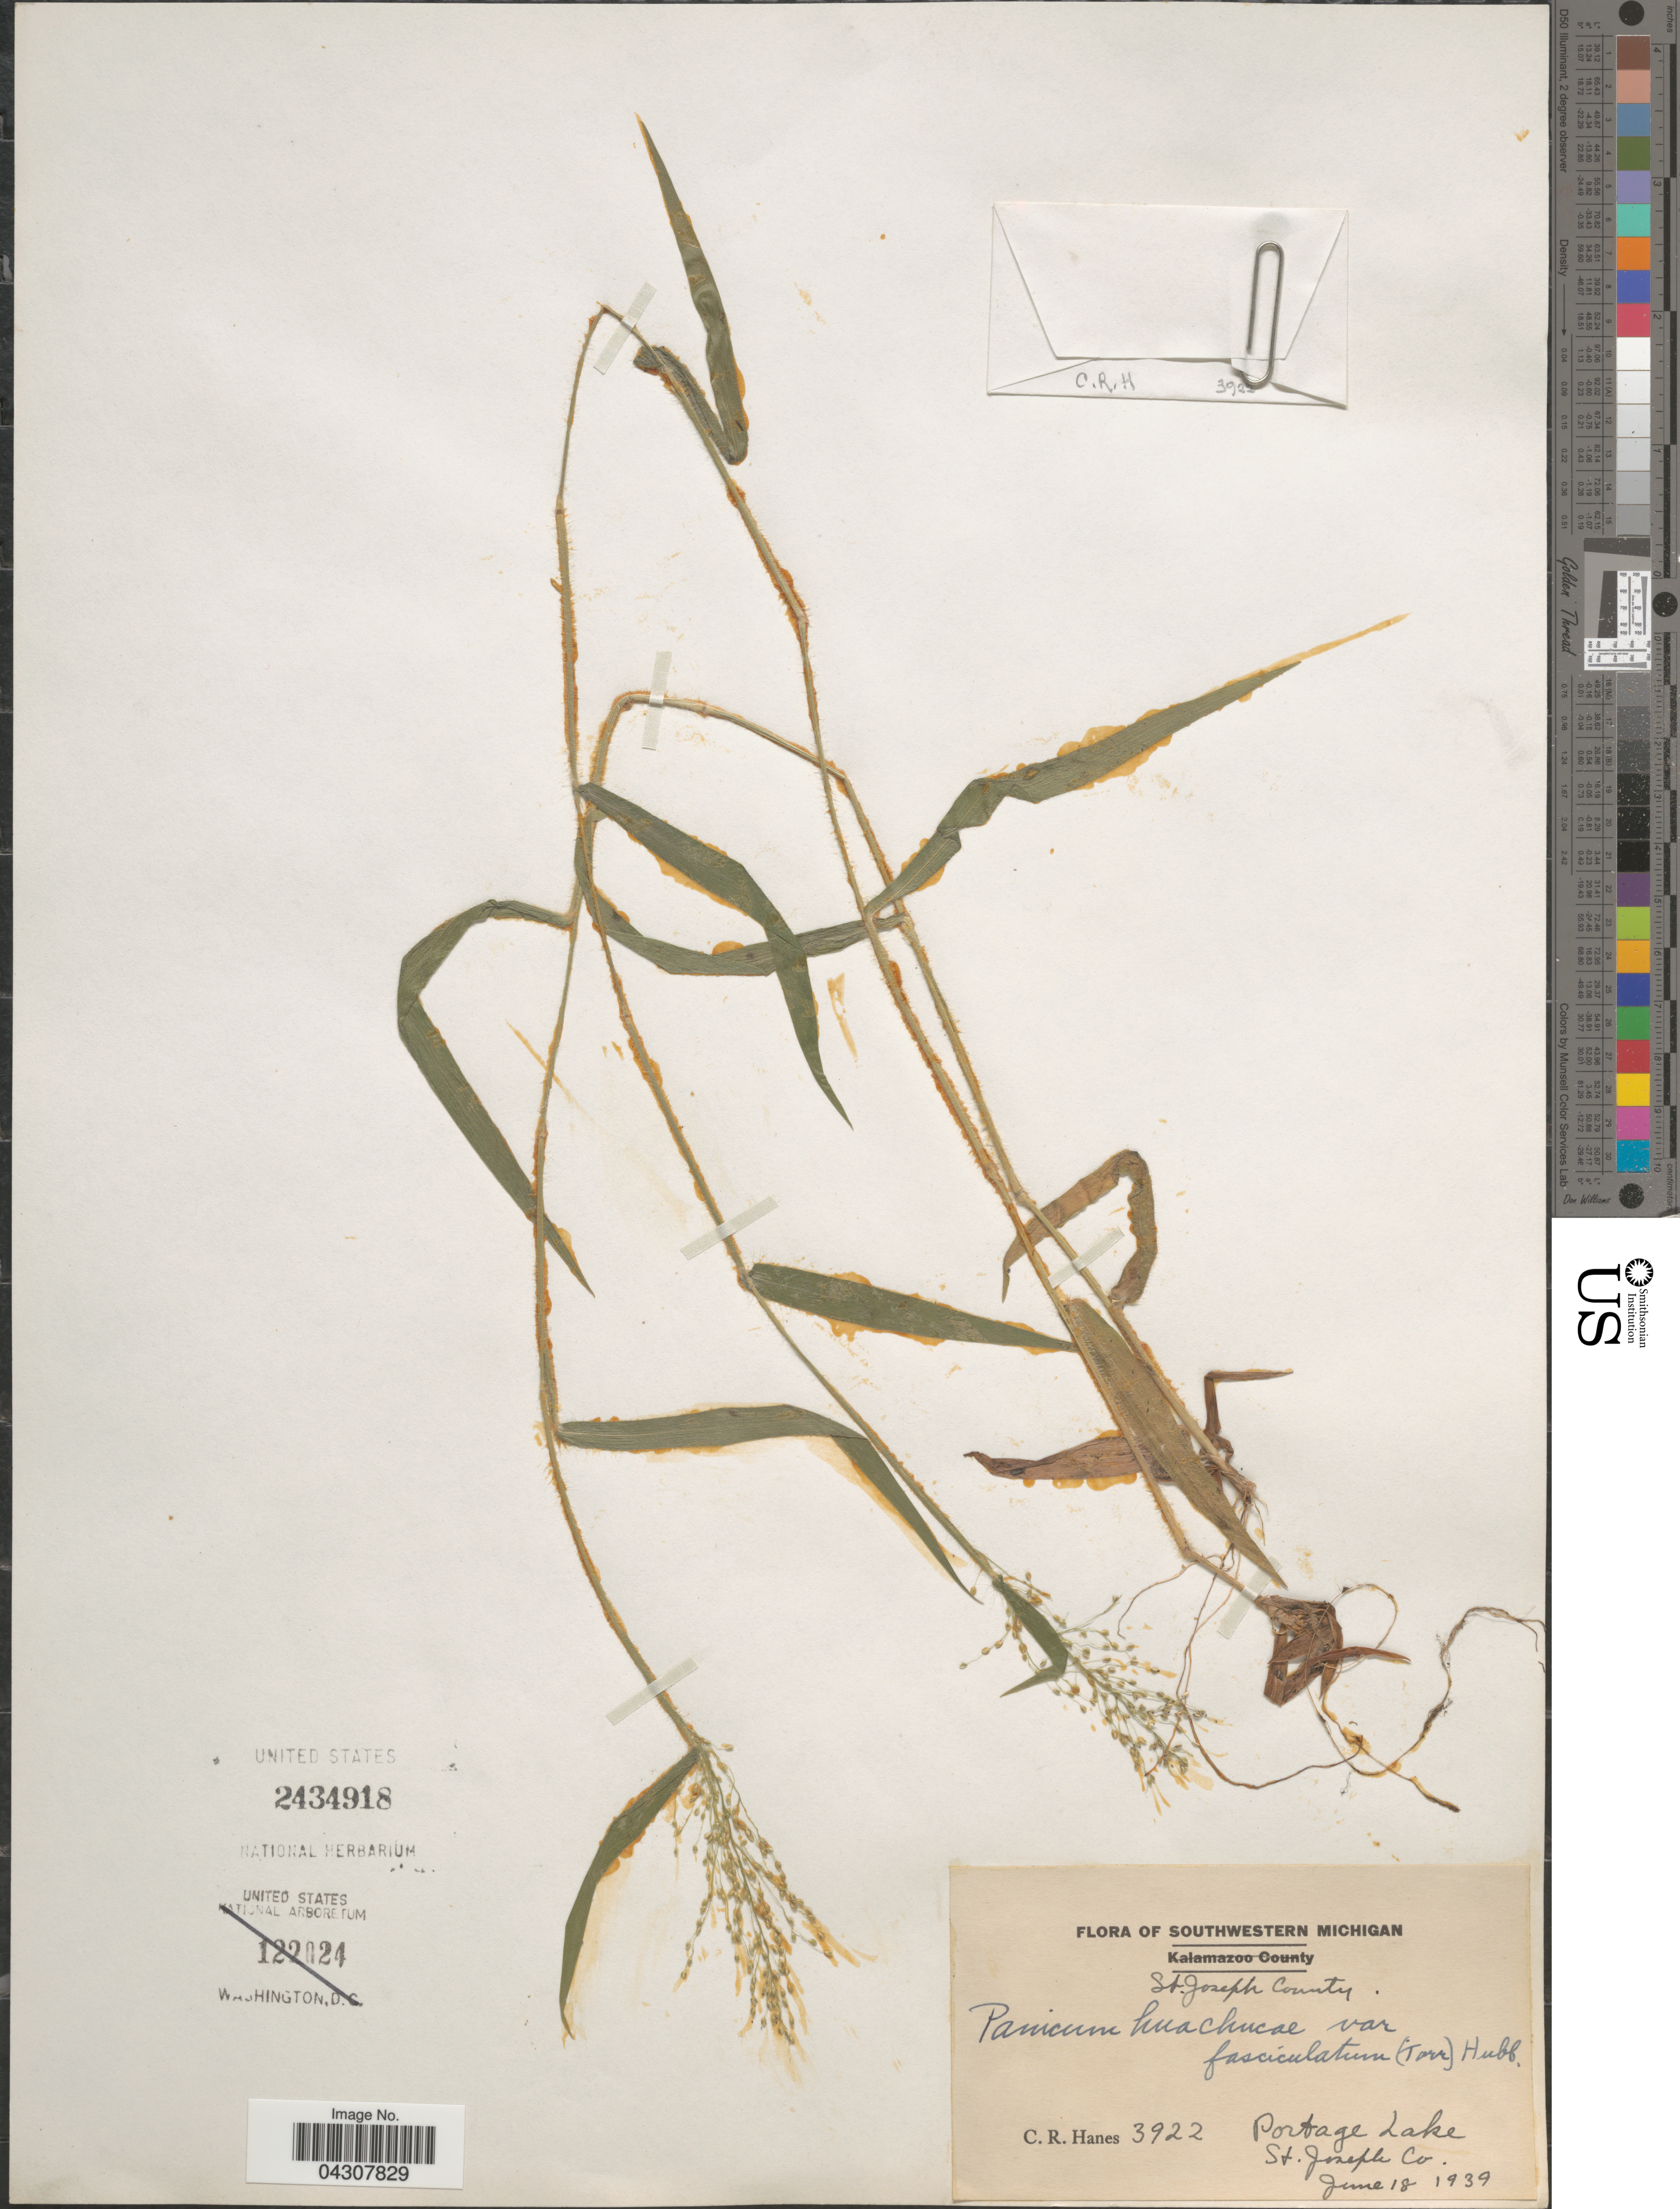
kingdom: Plantae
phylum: Tracheophyta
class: Liliopsida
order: Poales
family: Poaceae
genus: Dichanthelium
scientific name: Dichanthelium acuminatum var. acuminatum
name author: (Sw.) Gould & C.A. Clark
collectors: C. Hanes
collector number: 3922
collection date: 1939-06-18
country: United States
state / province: Michigan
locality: Southwestern Michigan. St. Joseph County. Portage Lake.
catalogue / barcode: US 2434918